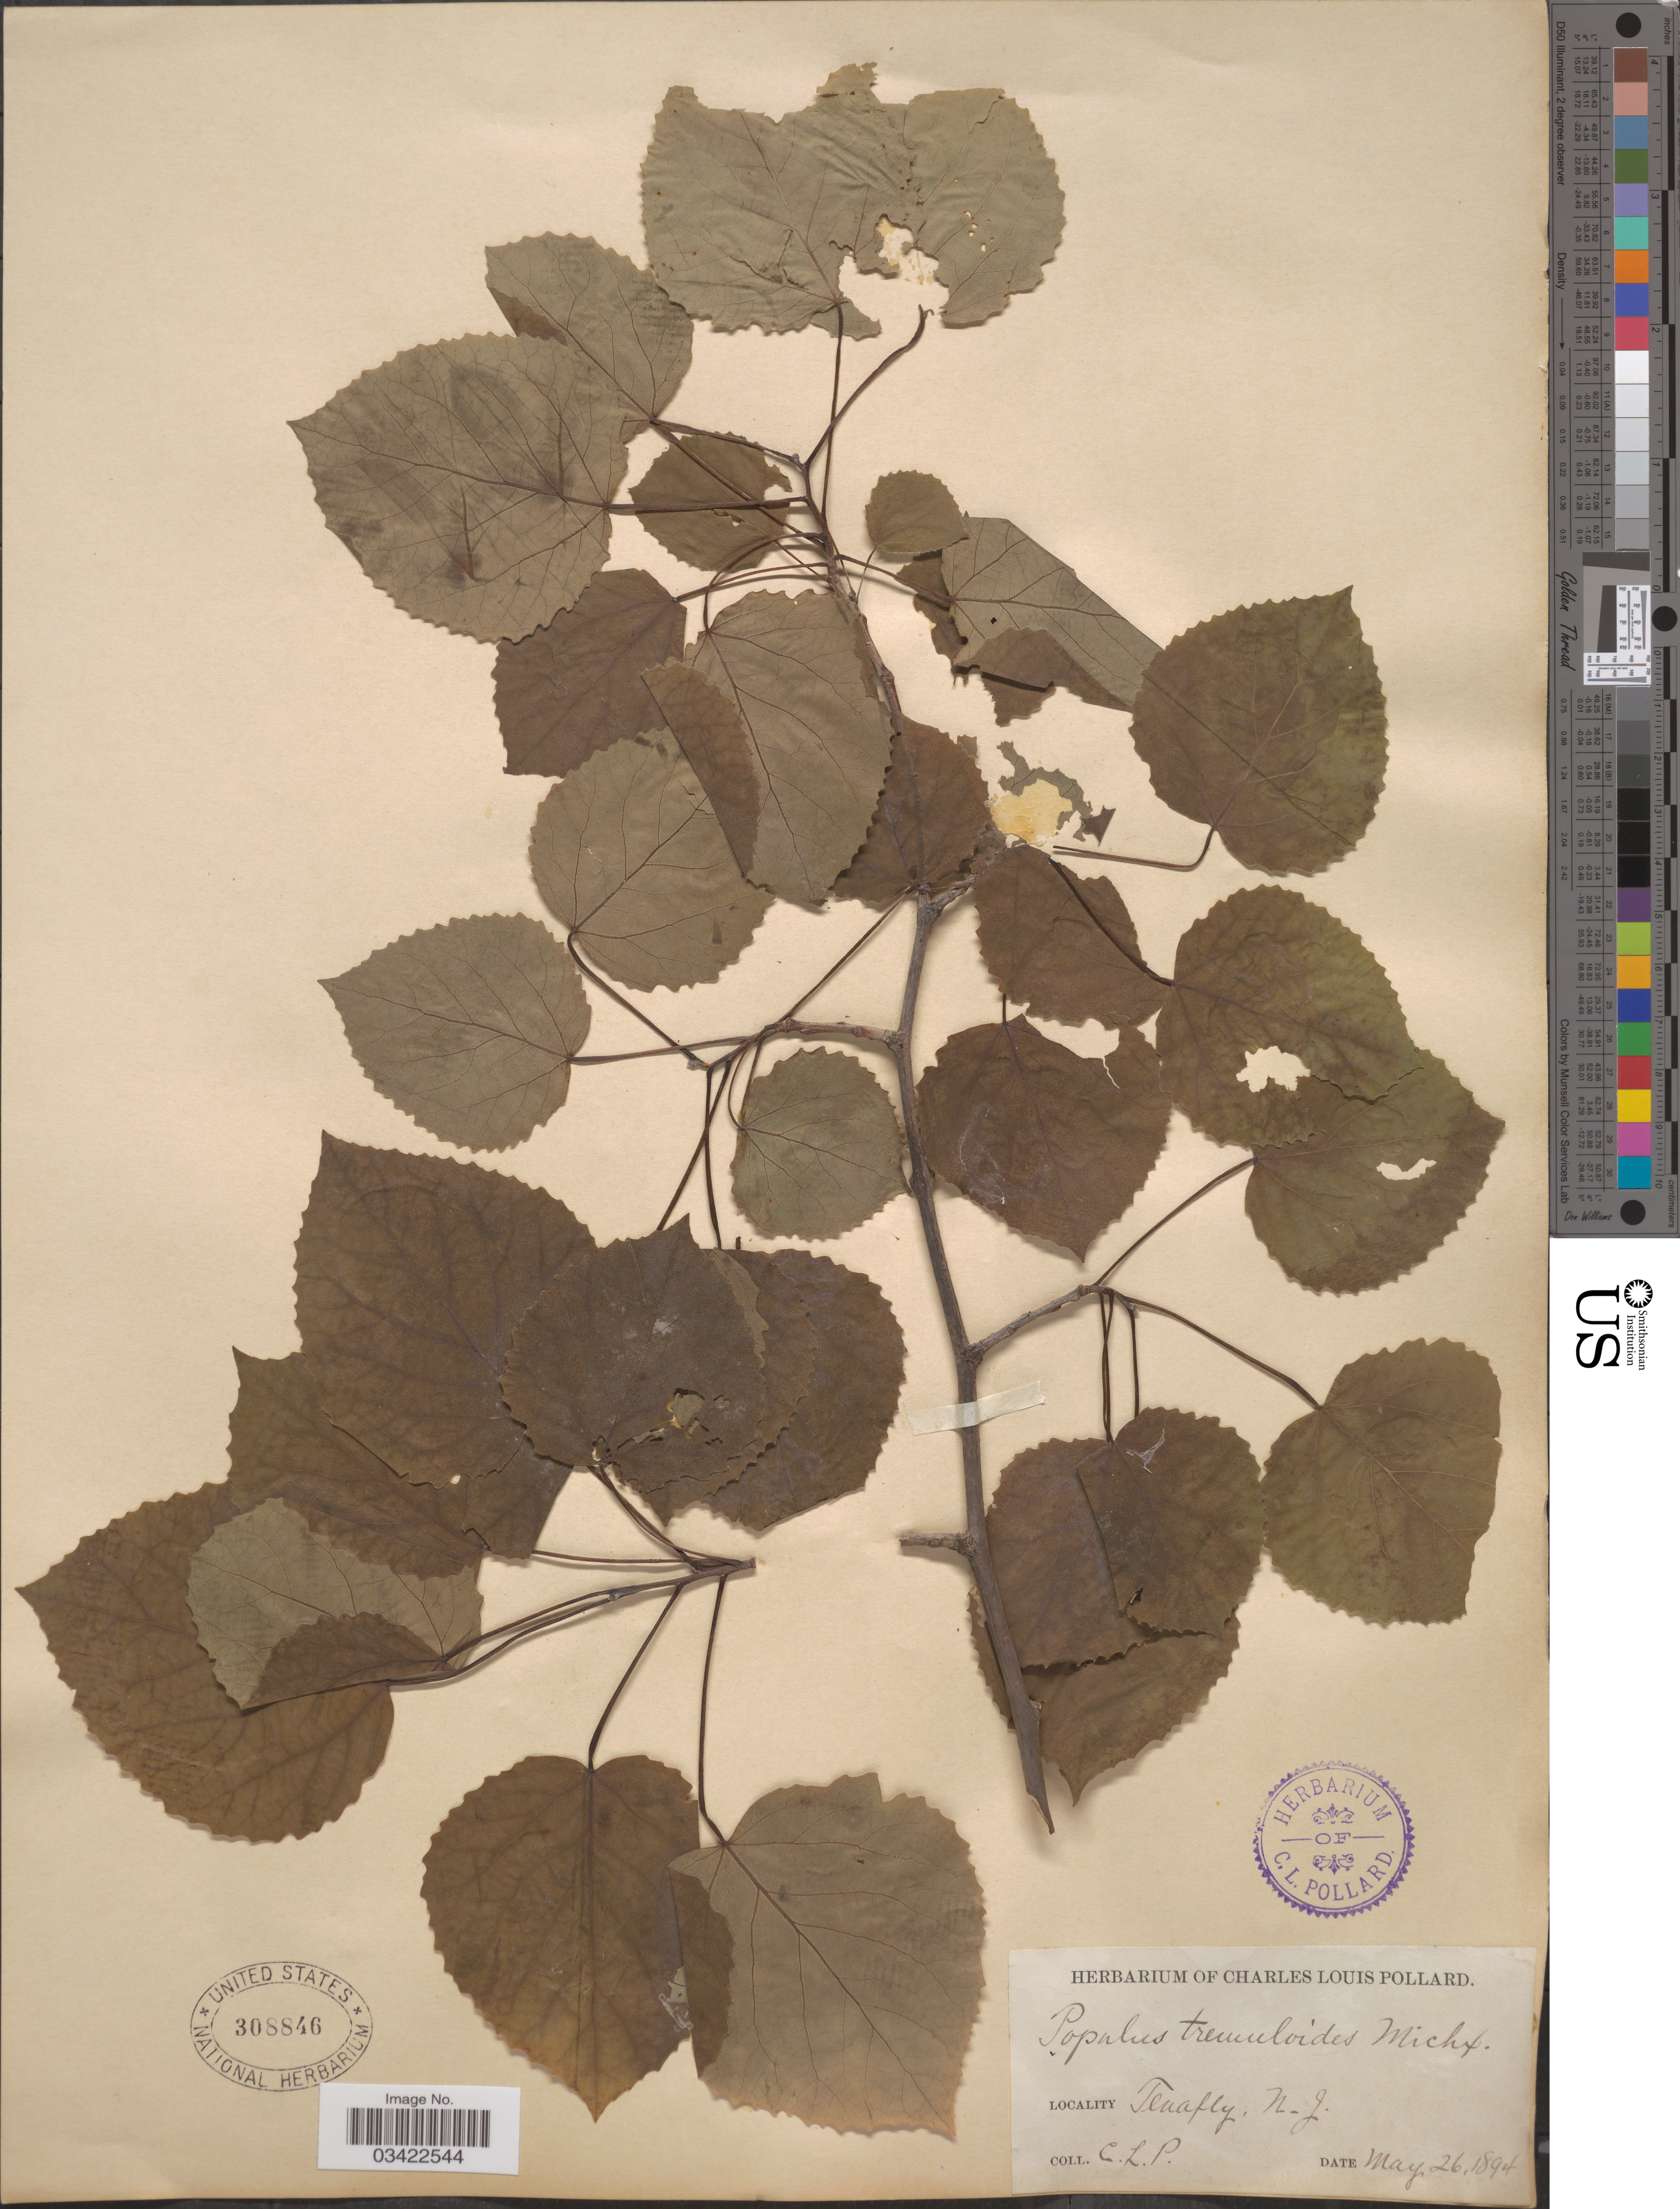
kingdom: Plantae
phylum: Tracheophyta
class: Magnoliopsida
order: Malpighiales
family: Salicaceae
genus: Populus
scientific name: Populus tremuloides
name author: Michx.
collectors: C. L. Pollard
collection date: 1894-05-26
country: United States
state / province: New Jersey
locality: Tenafly.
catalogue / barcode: US 308846